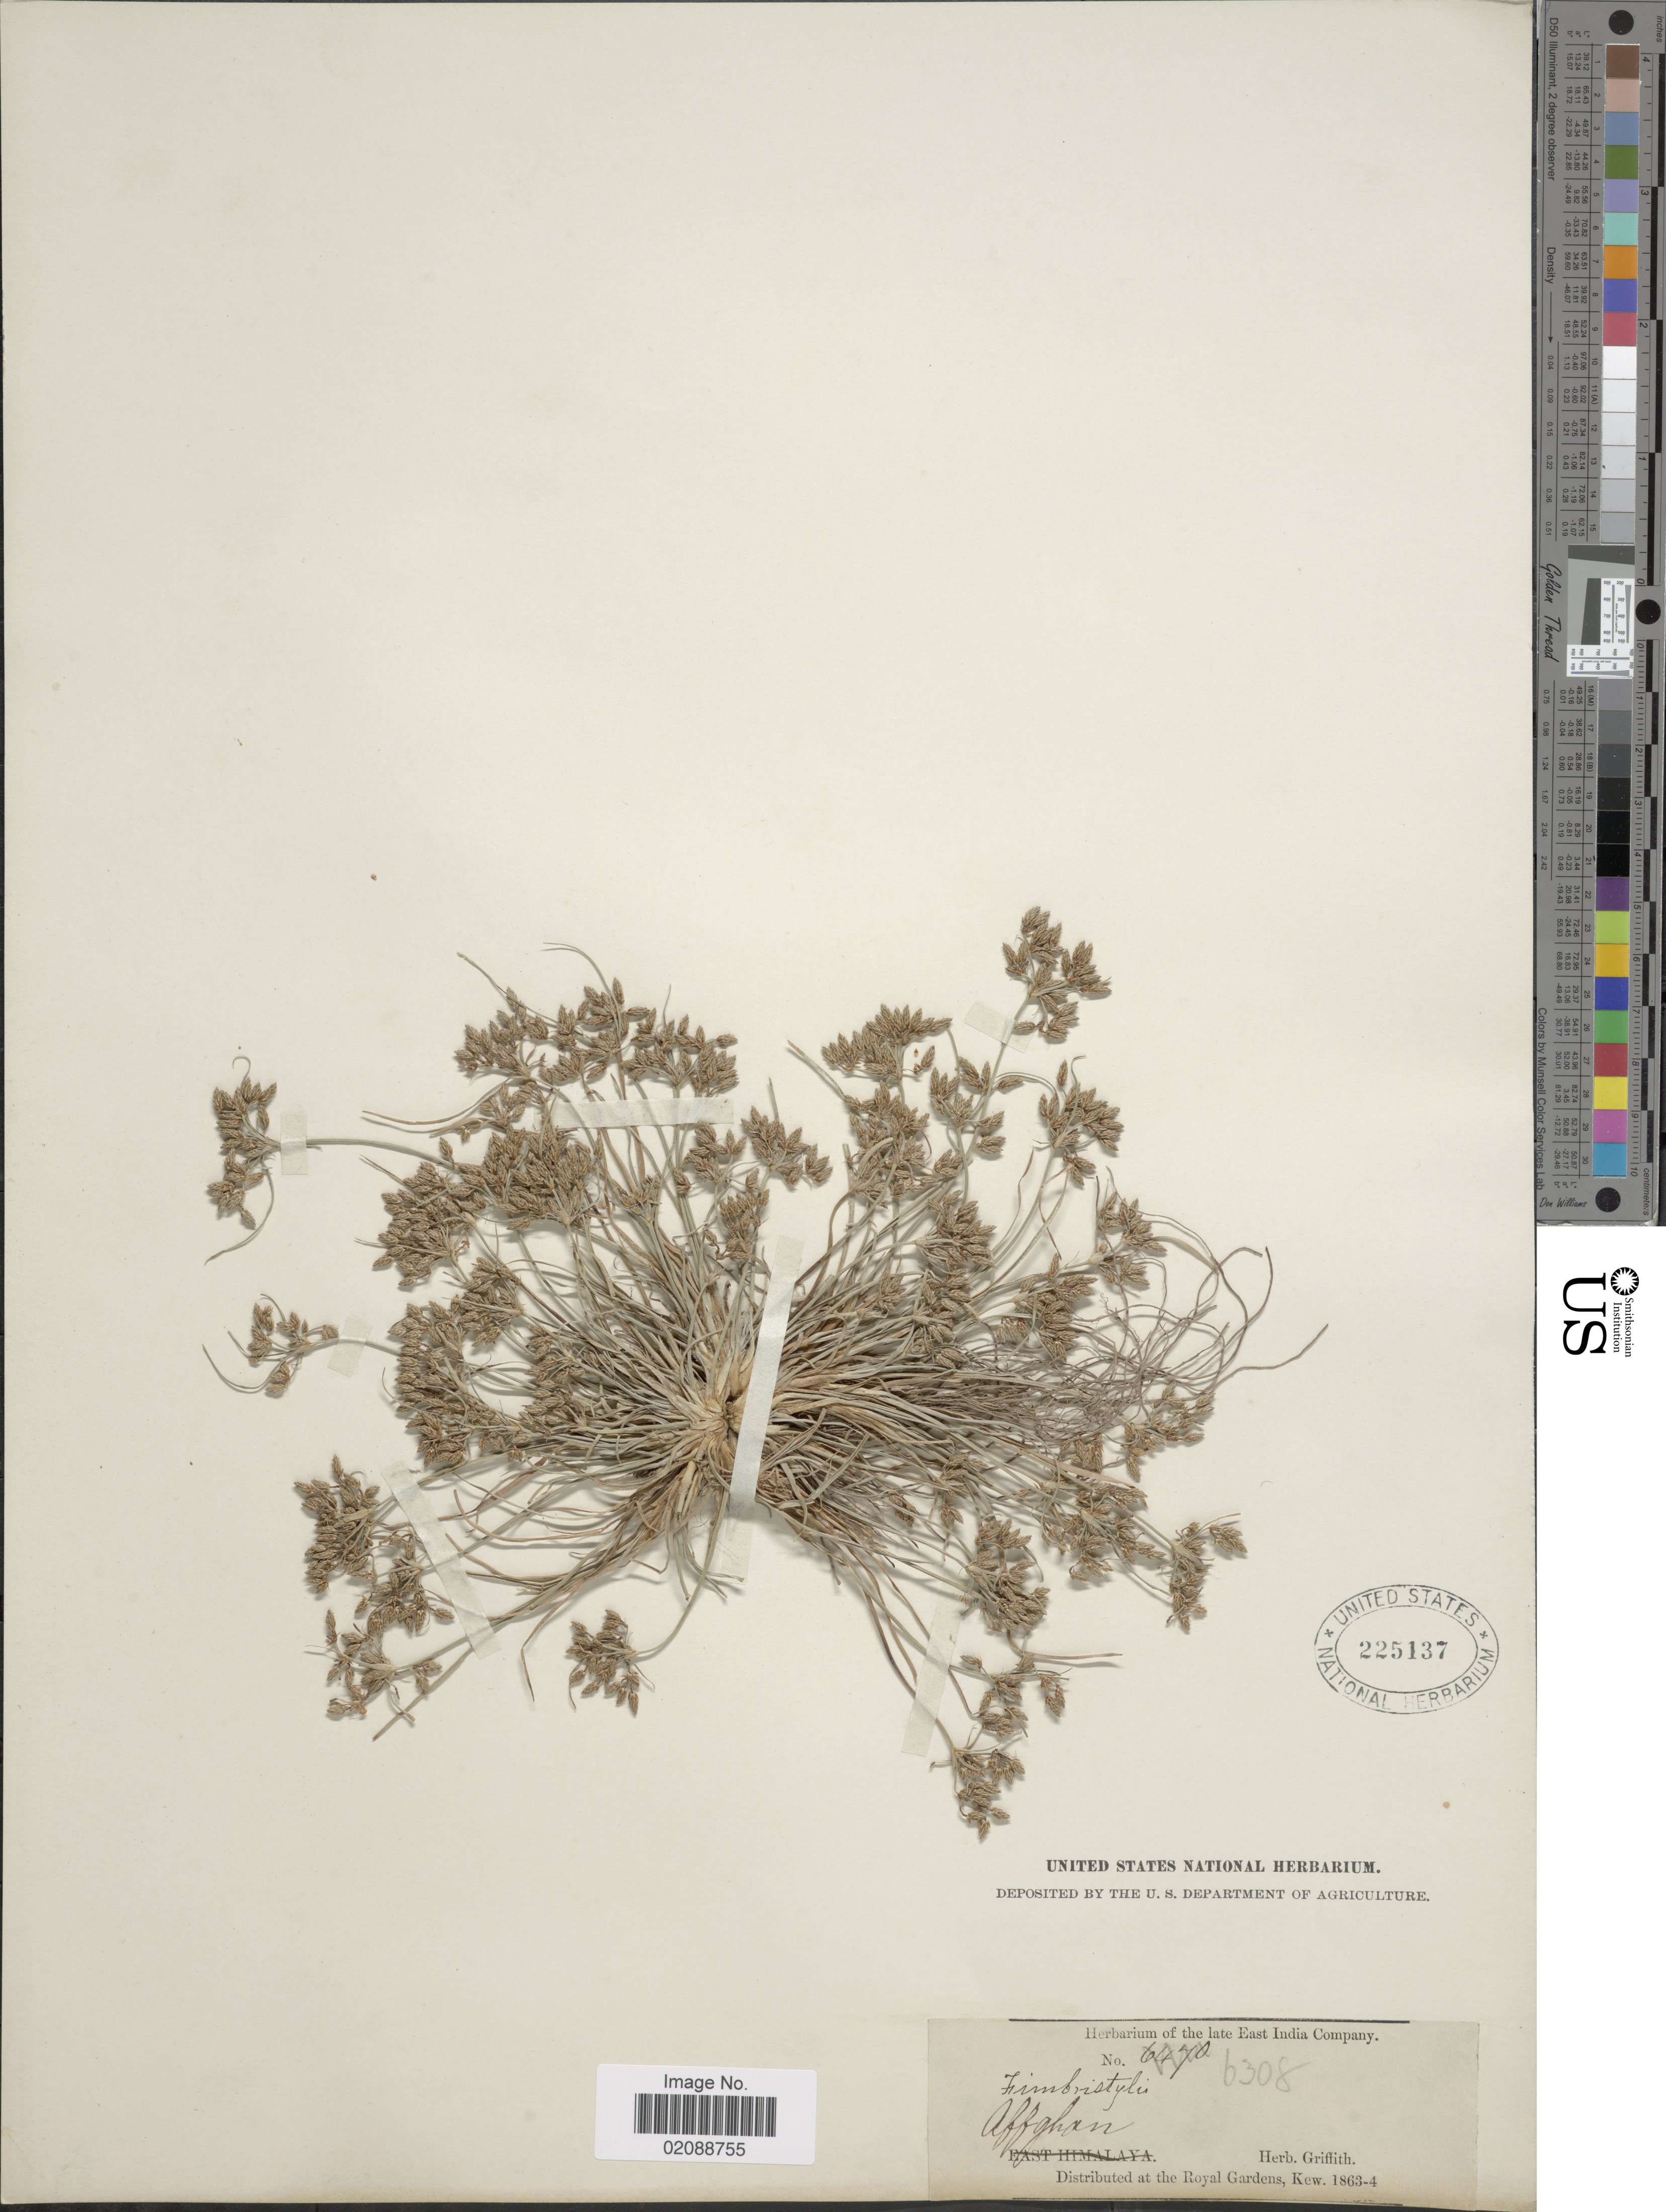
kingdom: Plantae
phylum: Tracheophyta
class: Liliopsida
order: Poales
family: Cyperaceae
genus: Fimbristylis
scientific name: Fimbristylis bisumbellata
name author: (Forssk.) Bubani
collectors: ex herb. Griffith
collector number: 6308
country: Afghanistan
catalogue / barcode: US 225137